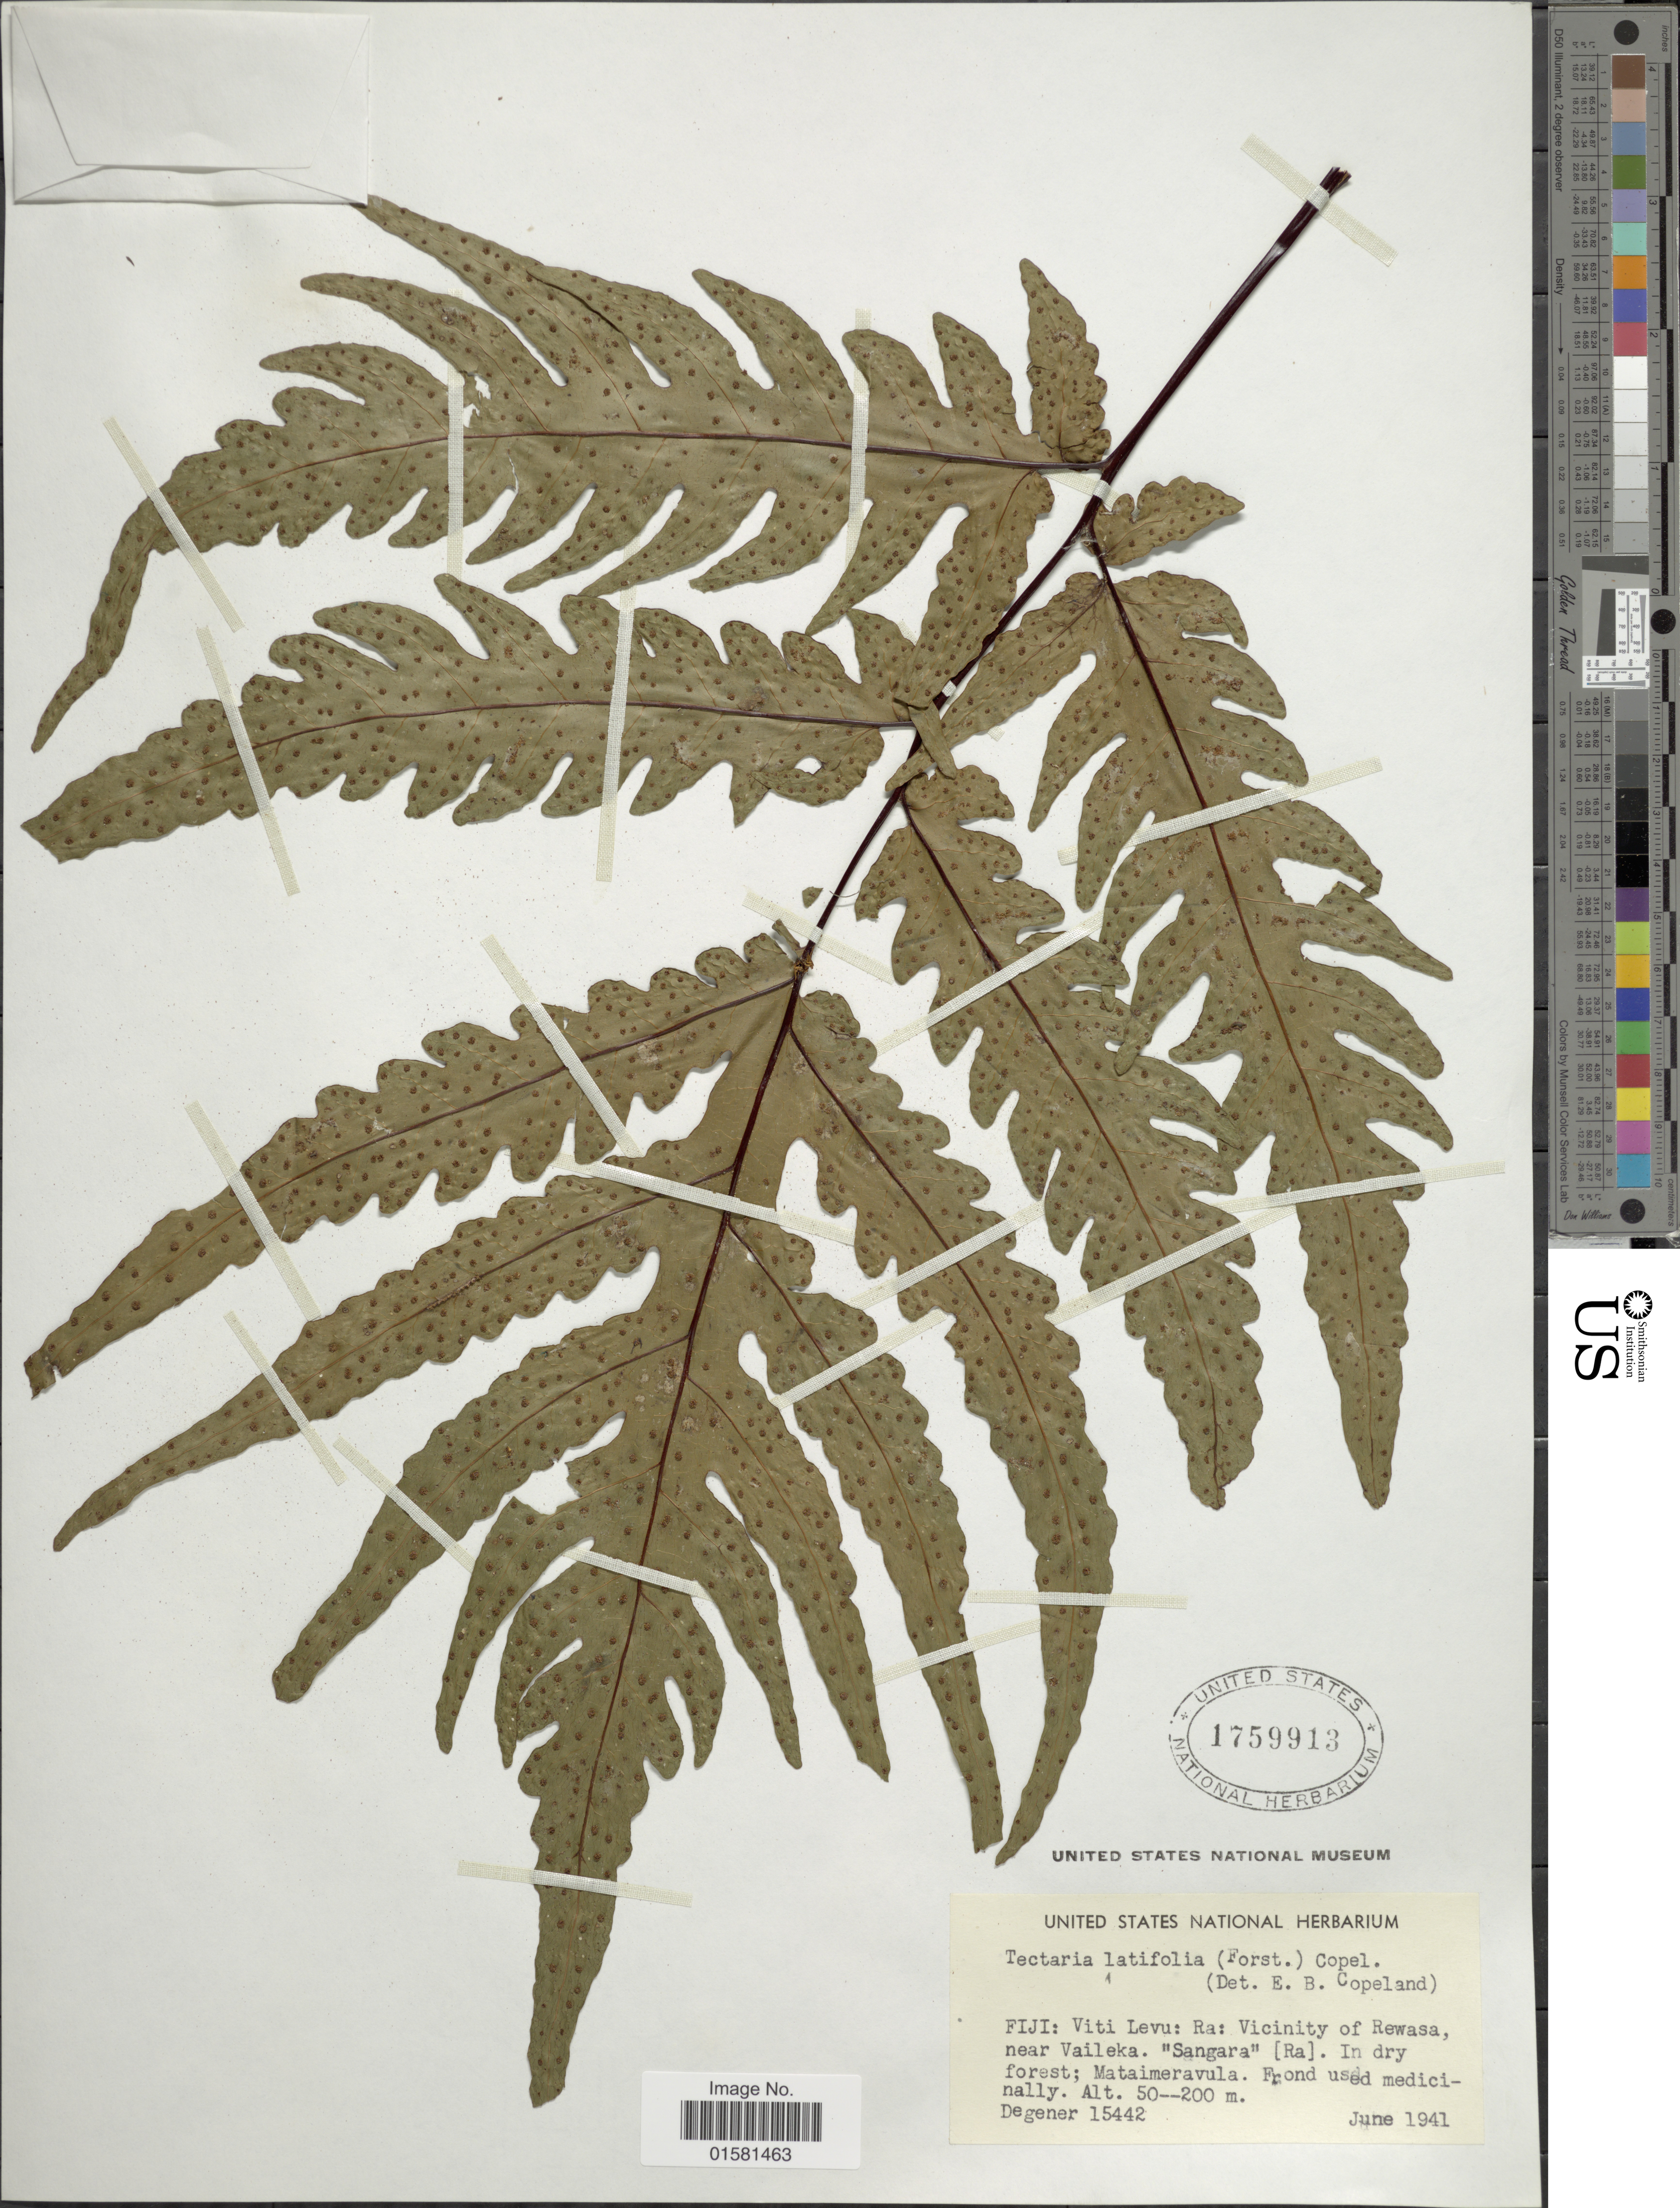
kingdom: Plantae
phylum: Tracheophyta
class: Polypodiopsida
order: Polypodiales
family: Tectariaceae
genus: Tectaria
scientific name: Tectaria latifolia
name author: (G. Forst.) Copel.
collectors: -. Degener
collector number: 15442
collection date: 1941-06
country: Fiji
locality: Fiji: Viti Levu: Ra: Vicinity of Rewasa, near Vaileka. "Sangara"(Ra). Mataimeravula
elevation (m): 50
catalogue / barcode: US 1759913